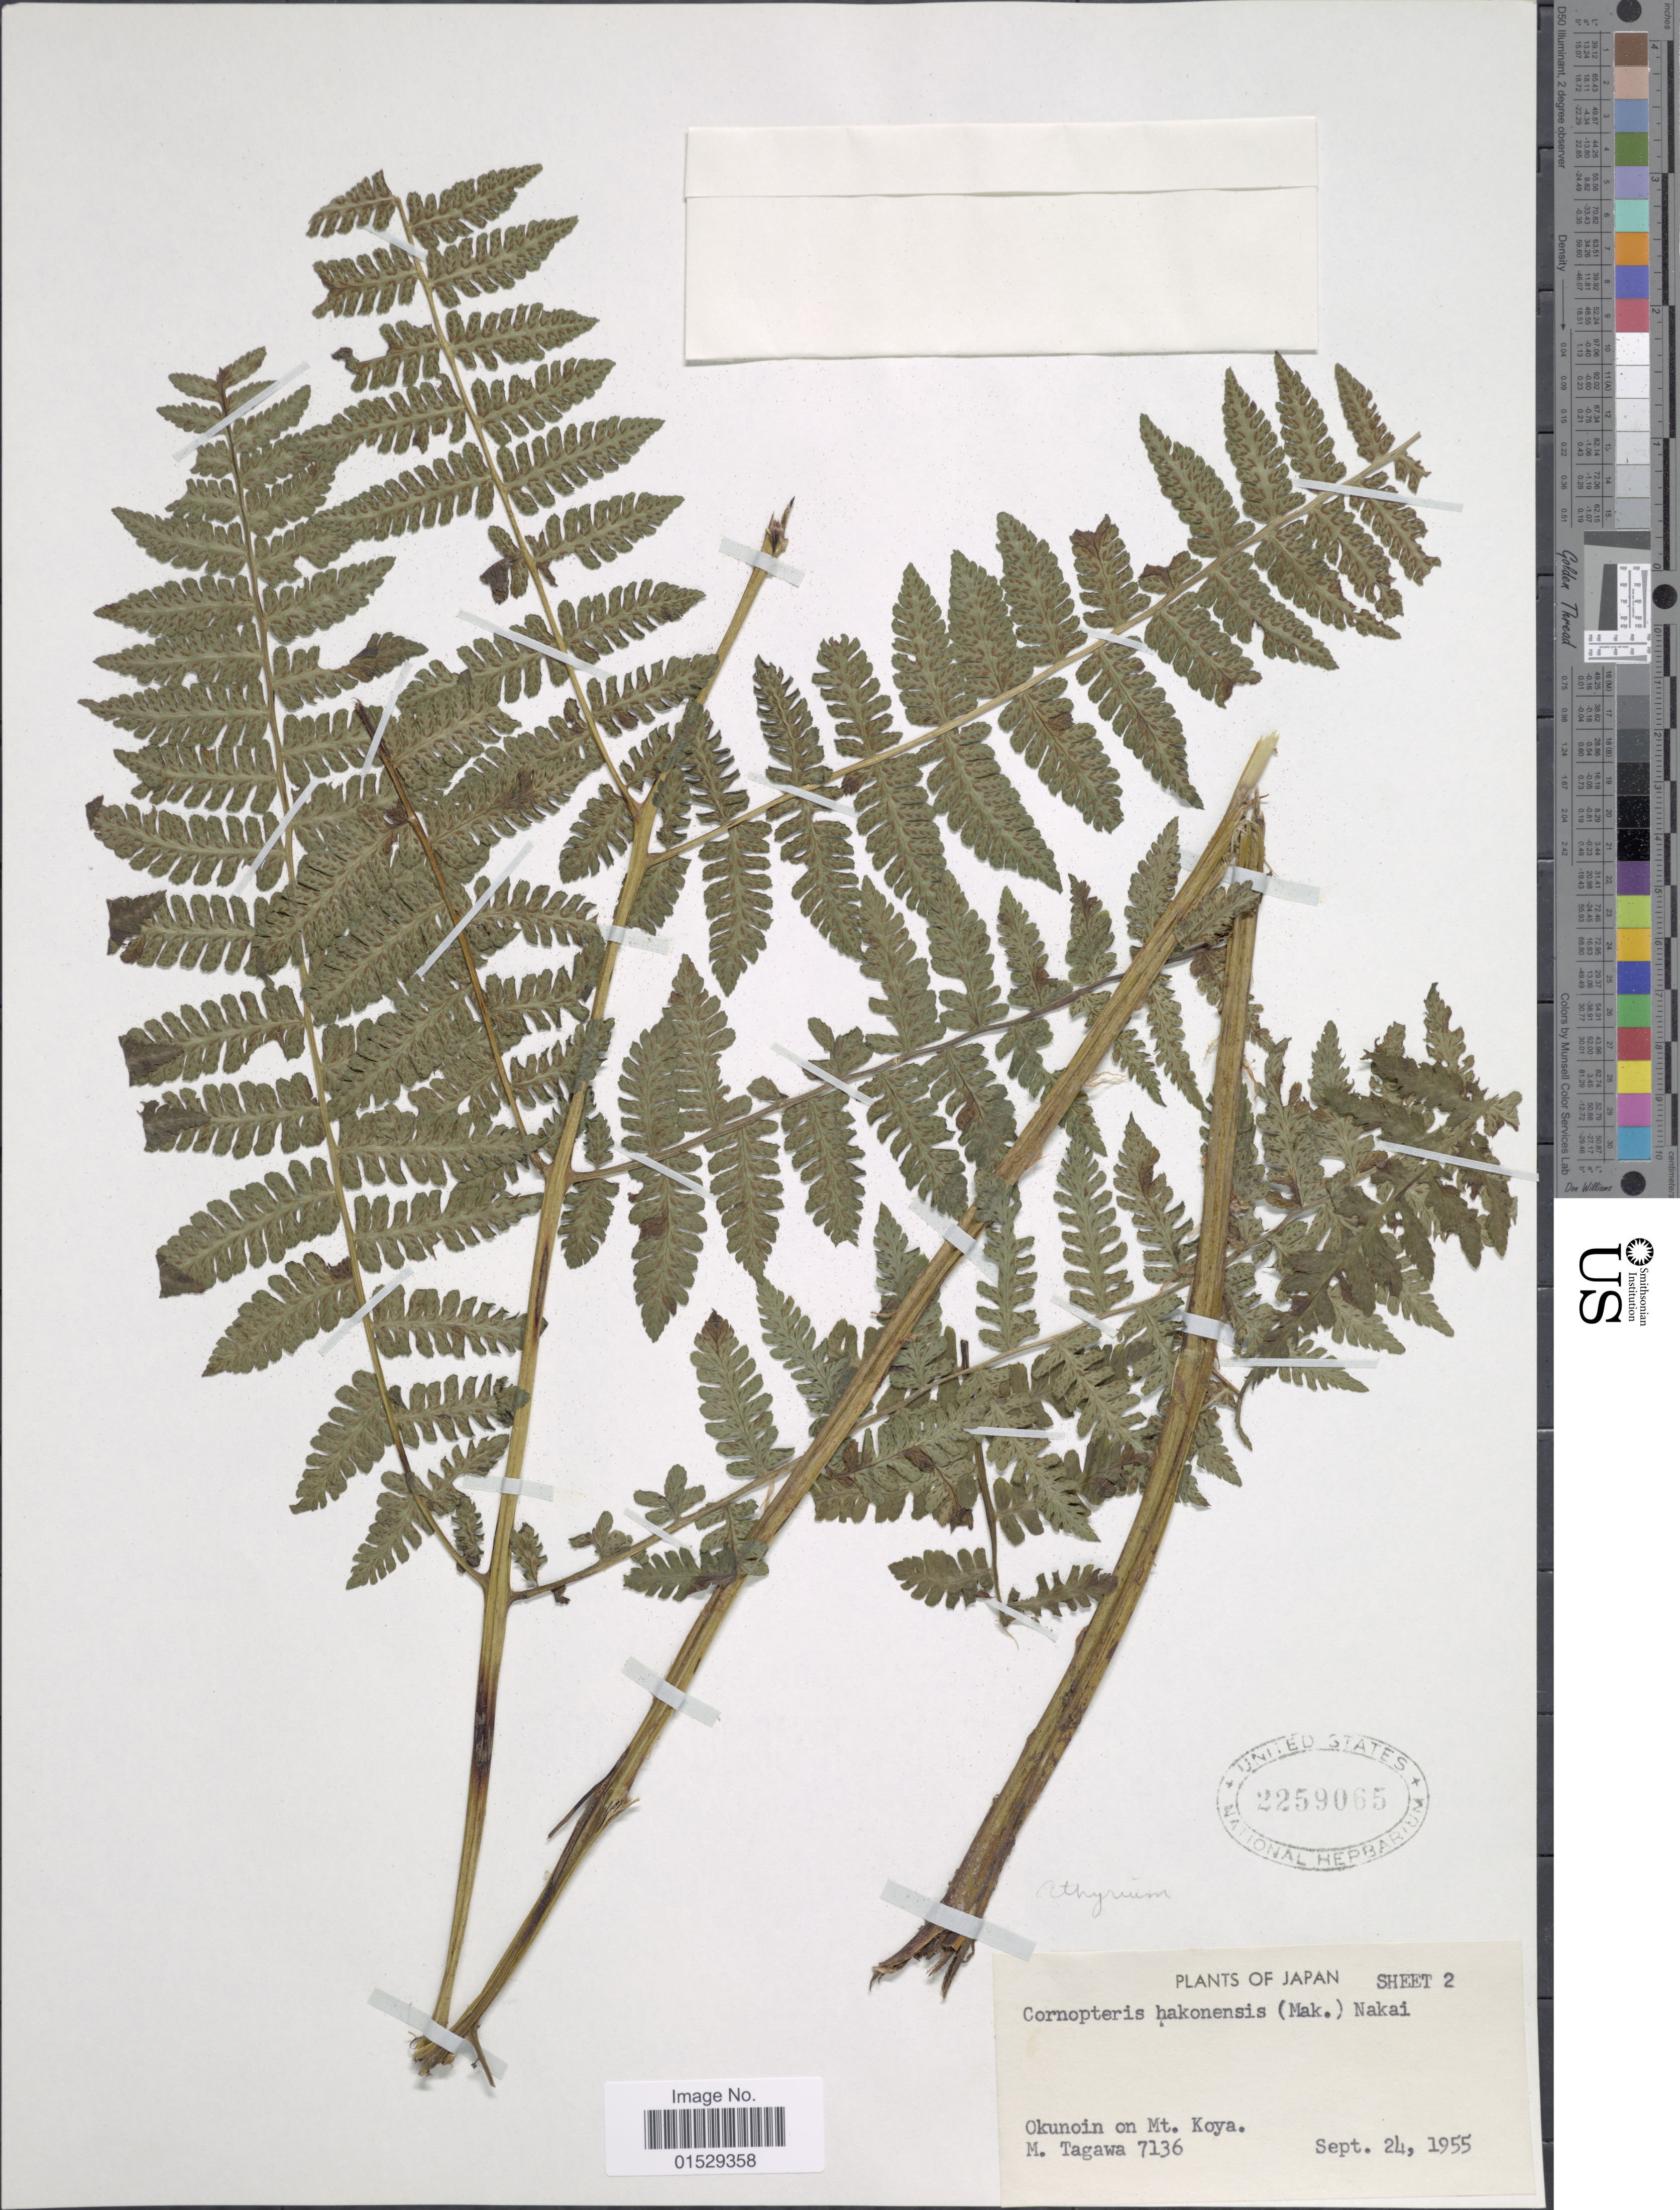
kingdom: Plantae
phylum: Tracheophyta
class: Polypodiopsida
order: Polypodiales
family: Athyriaceae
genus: Cornopteris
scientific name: Cornopteris hakonensis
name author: (Makino)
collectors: M. Tagawa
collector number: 7136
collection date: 1955-09-24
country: Japan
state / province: Wakayama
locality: Okunoin on Mt. Koya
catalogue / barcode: US 2259065